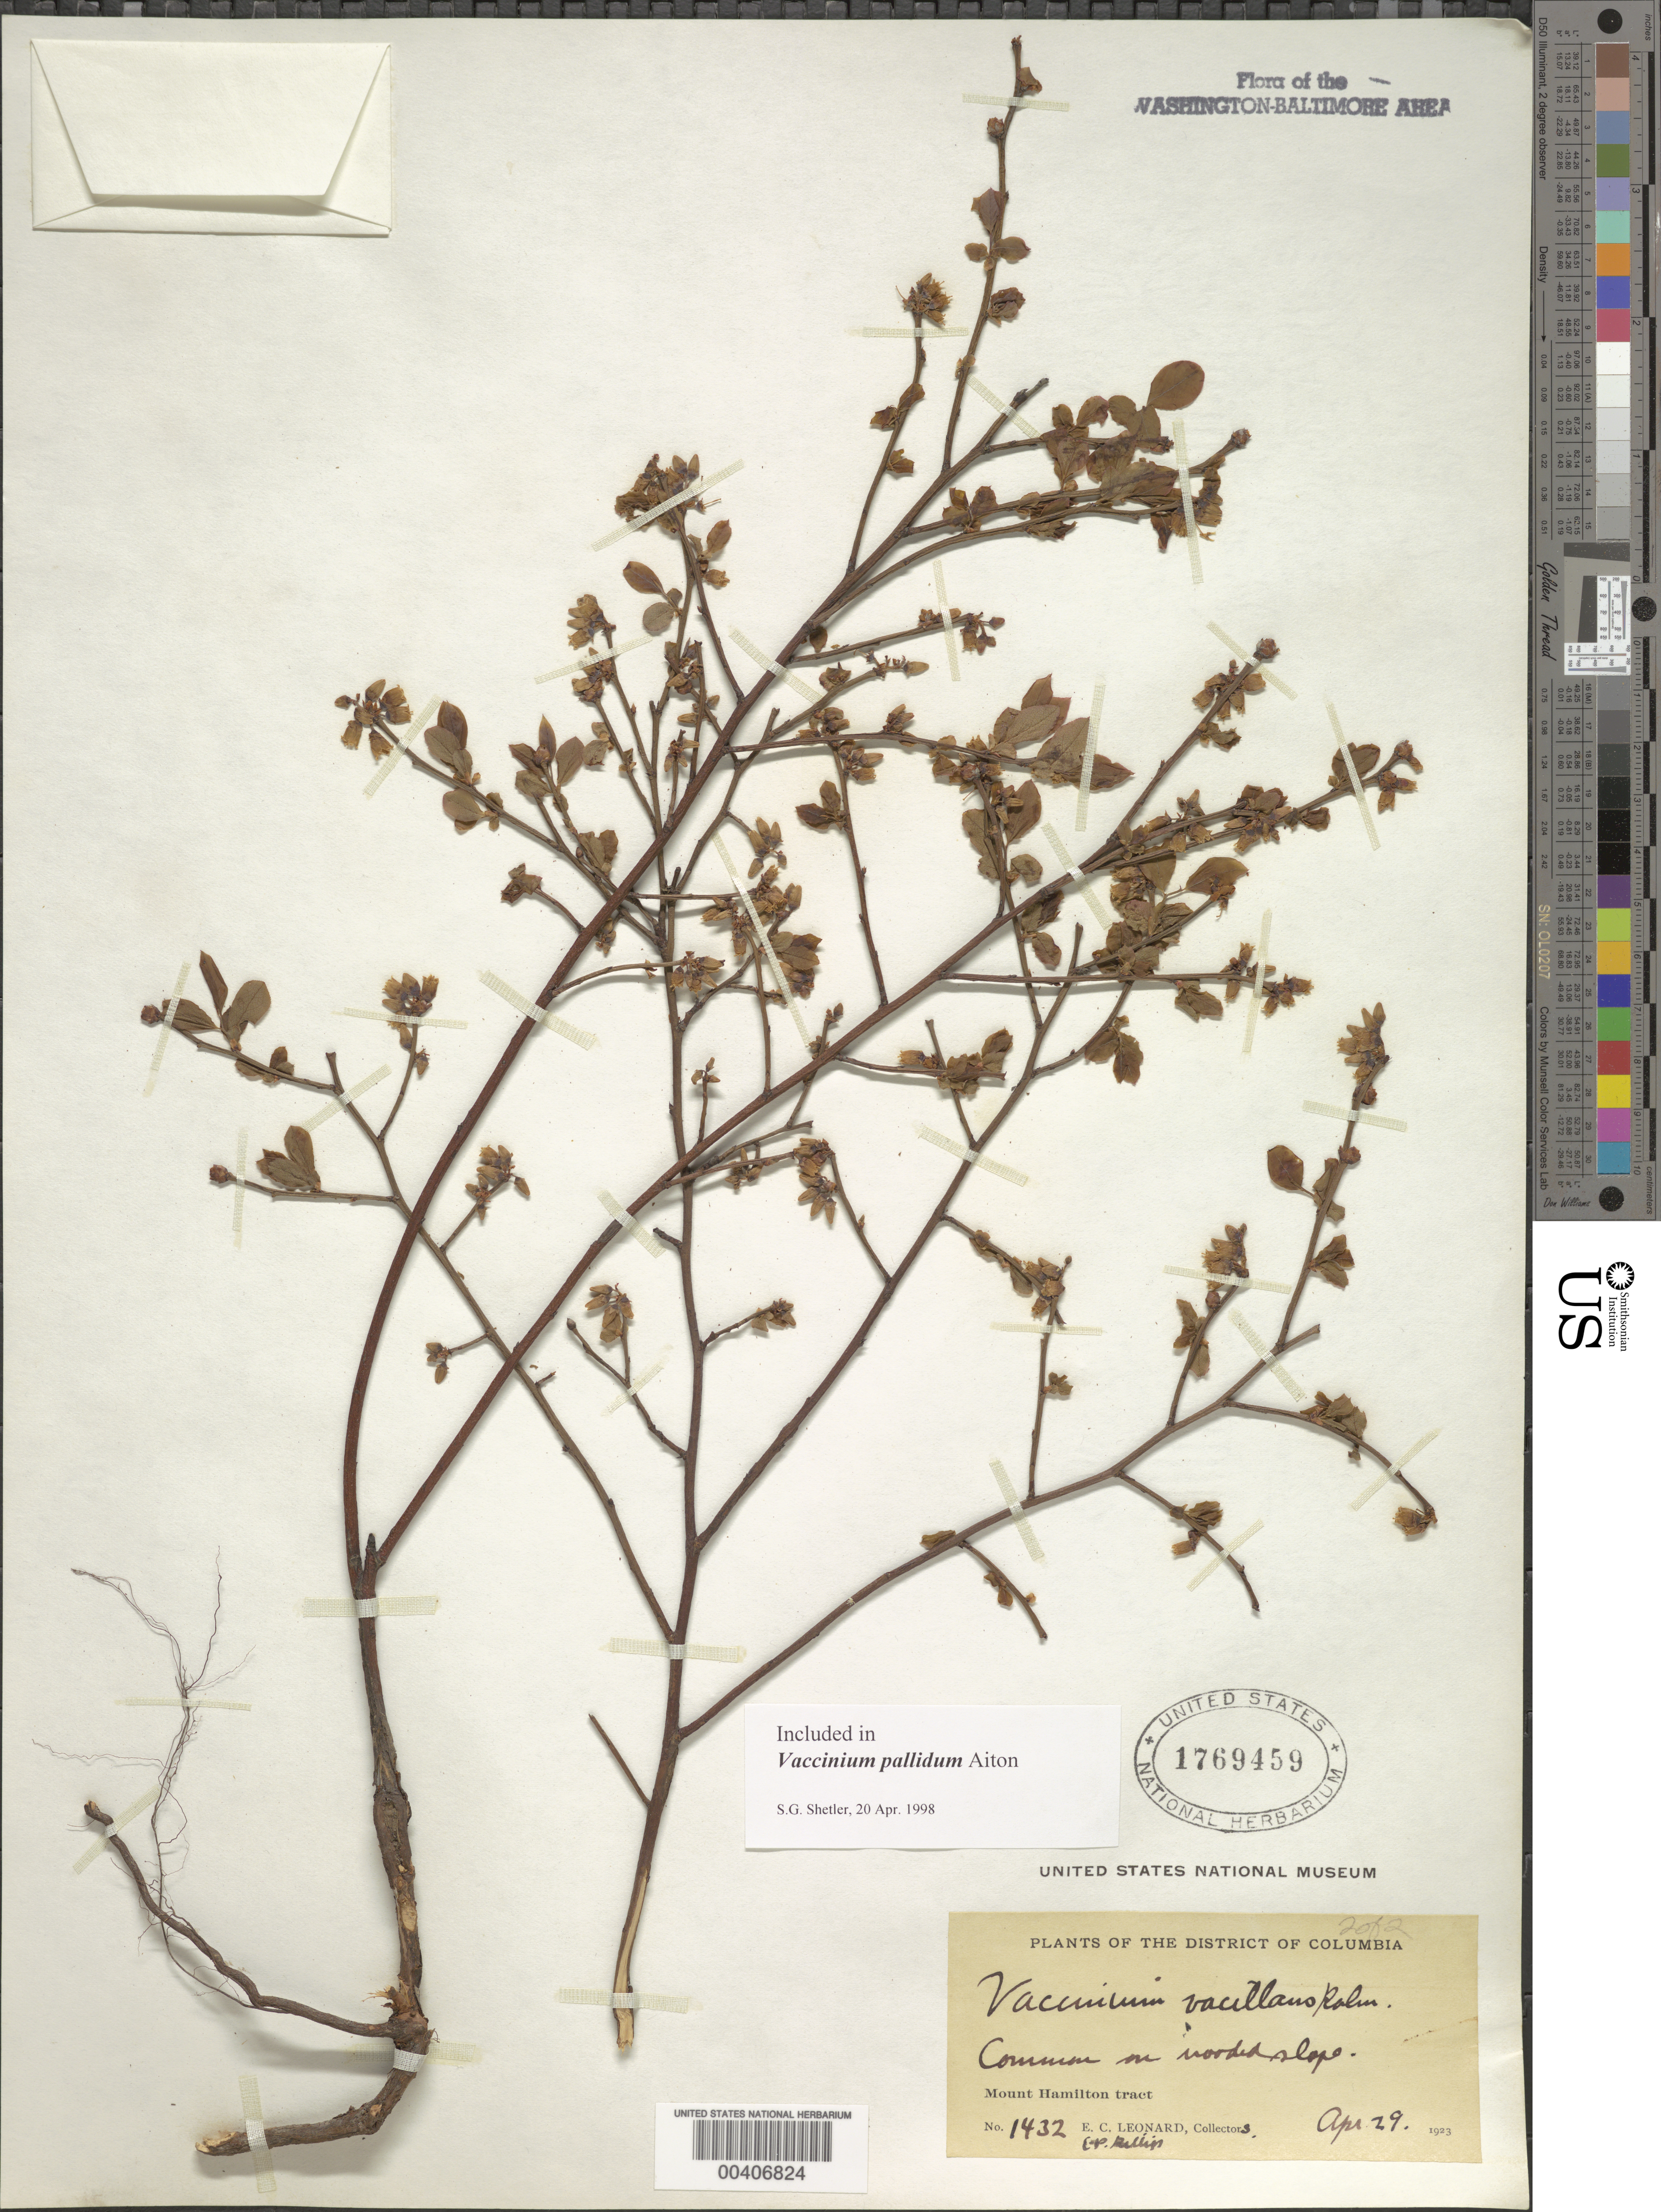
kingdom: Plantae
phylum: Tracheophyta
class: Magnoliopsida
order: Ericales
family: Ericaceae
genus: Vaccinium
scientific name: Vaccinium pallidum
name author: Aiton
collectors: E. C. Leonard & E. P. Killip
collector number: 1432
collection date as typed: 29 Apr 1923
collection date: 1923-04-29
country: United States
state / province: District of Columbia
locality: Mount Hamilton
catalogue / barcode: US 1769459